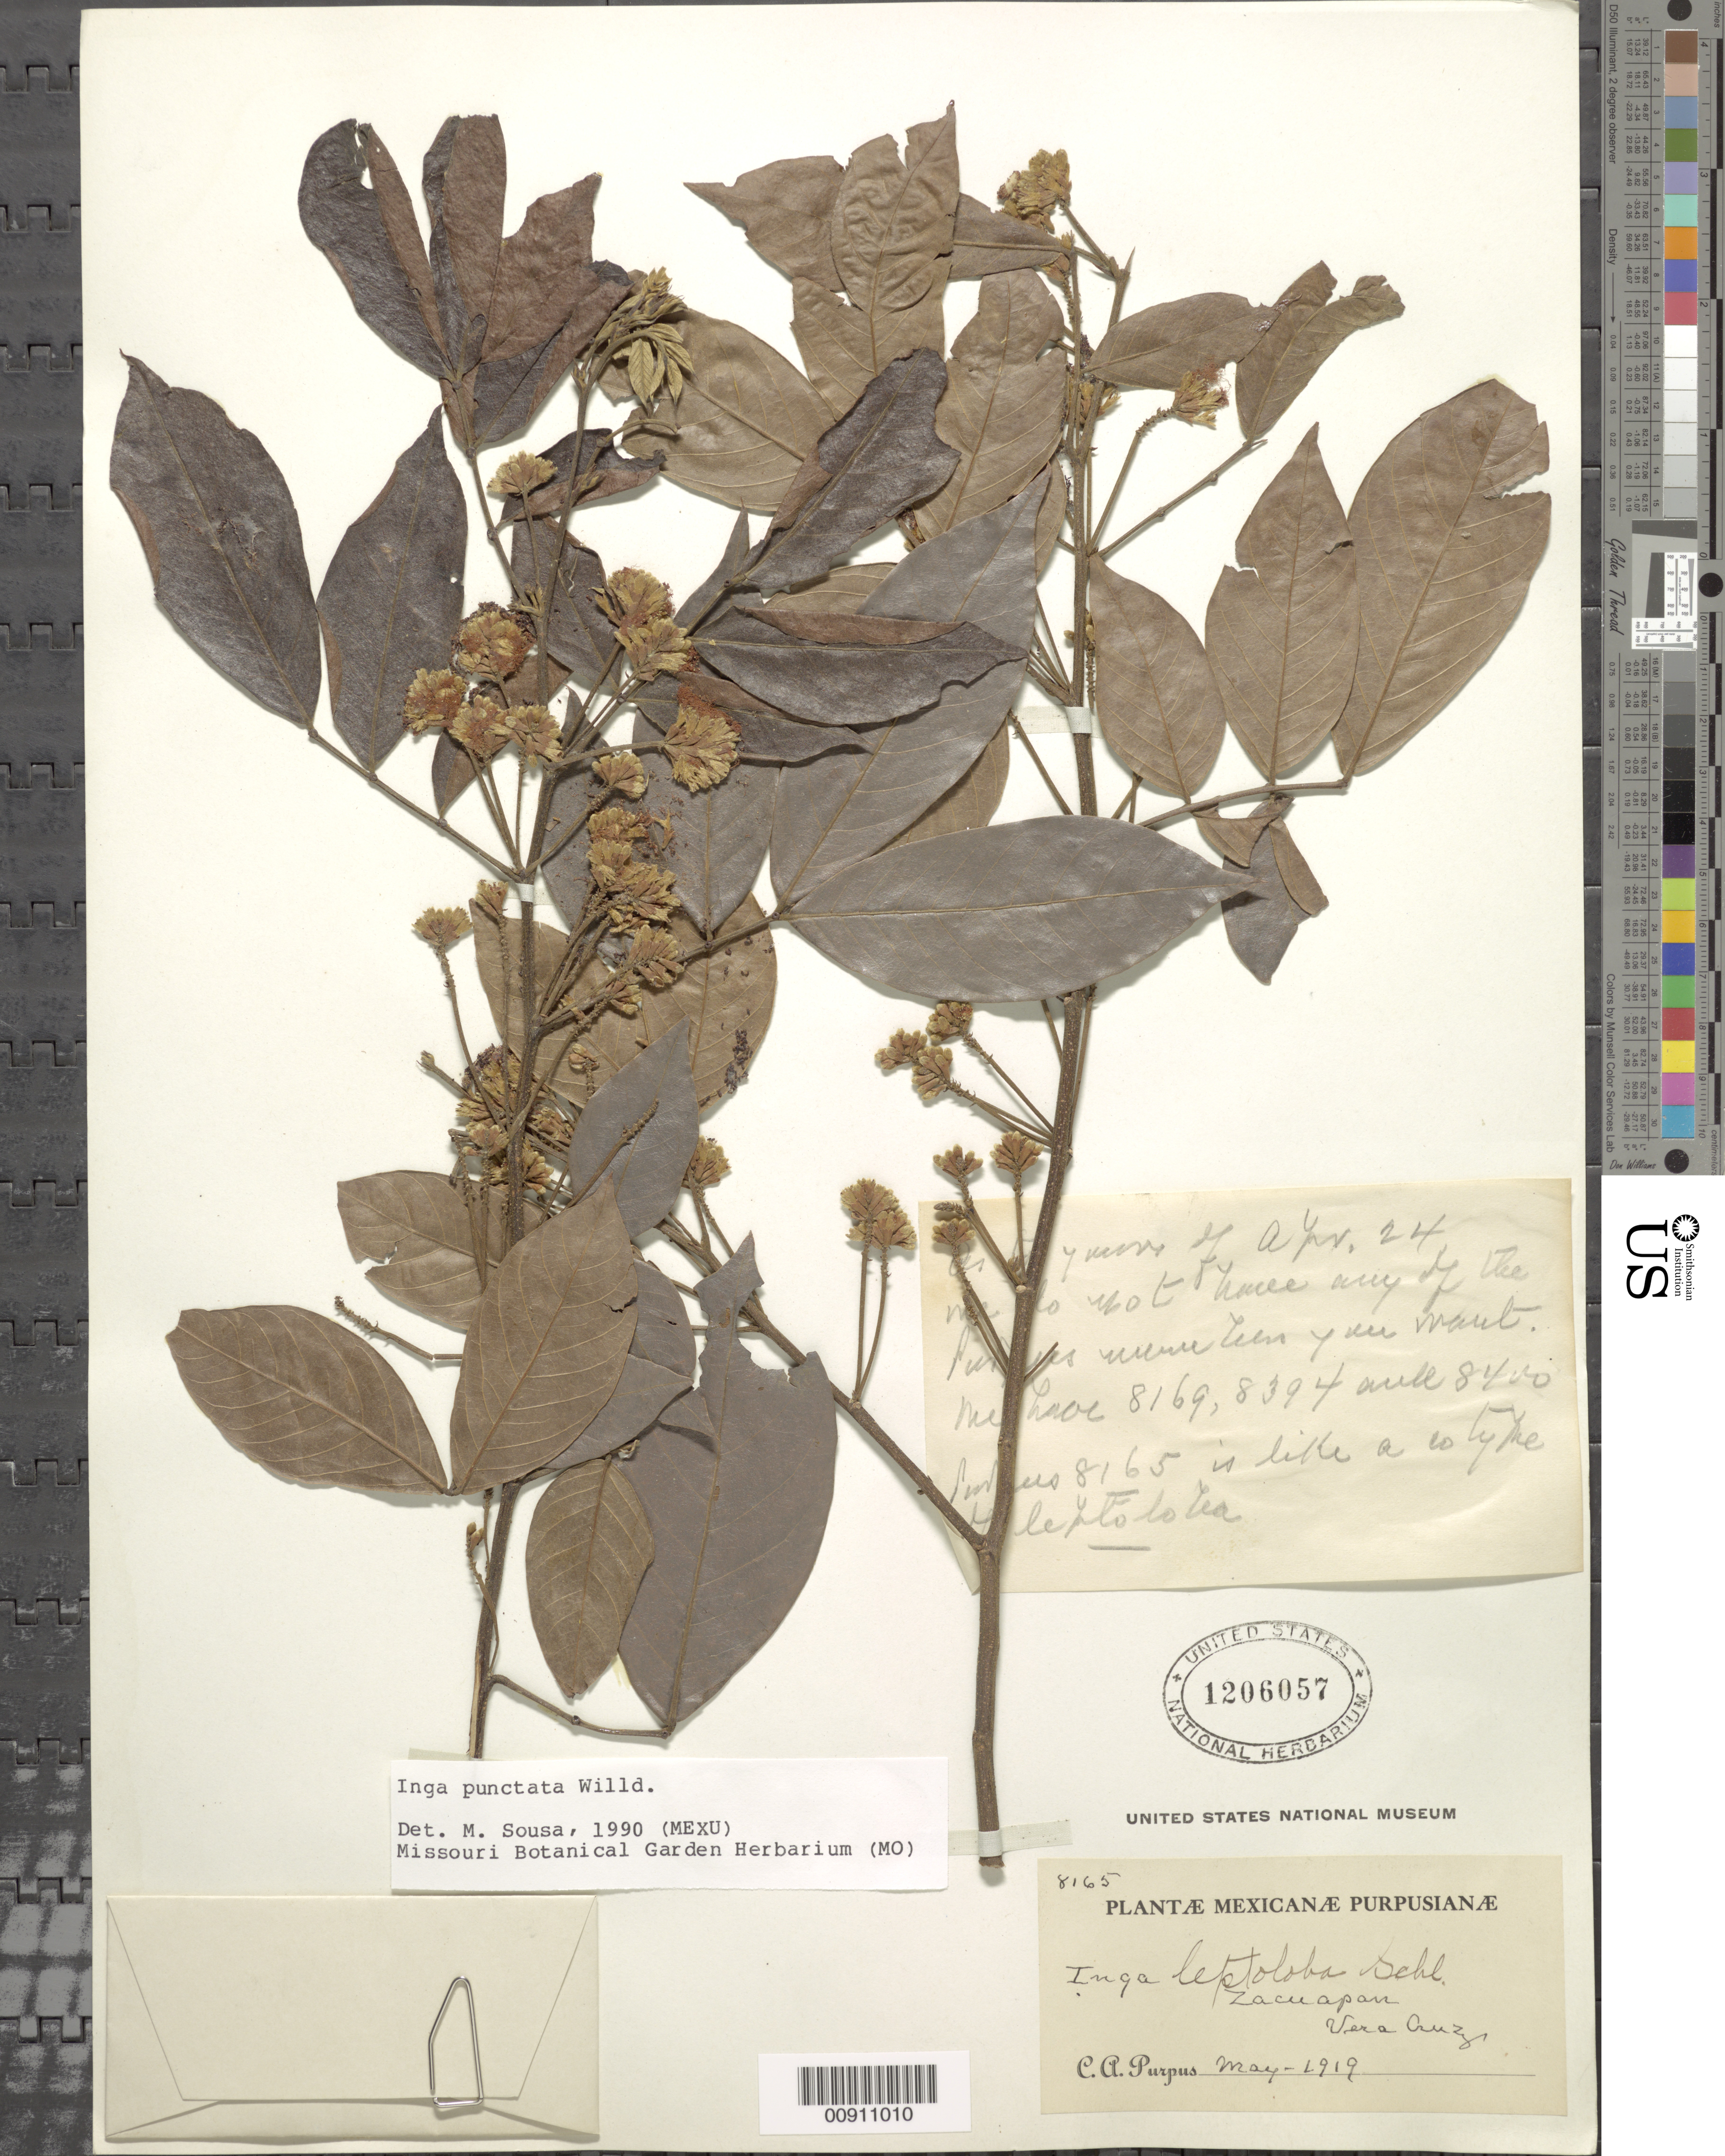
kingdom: Plantae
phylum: Tracheophyta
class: Magnoliopsida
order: Fabales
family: Fabaceae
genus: Inga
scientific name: Inga punctata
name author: Willd.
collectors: C. A. Purpus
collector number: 8165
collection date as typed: May 1919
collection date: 1919-05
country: Mexico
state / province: Veracruz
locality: Zacuapam, Veracruz.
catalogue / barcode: US 1206057